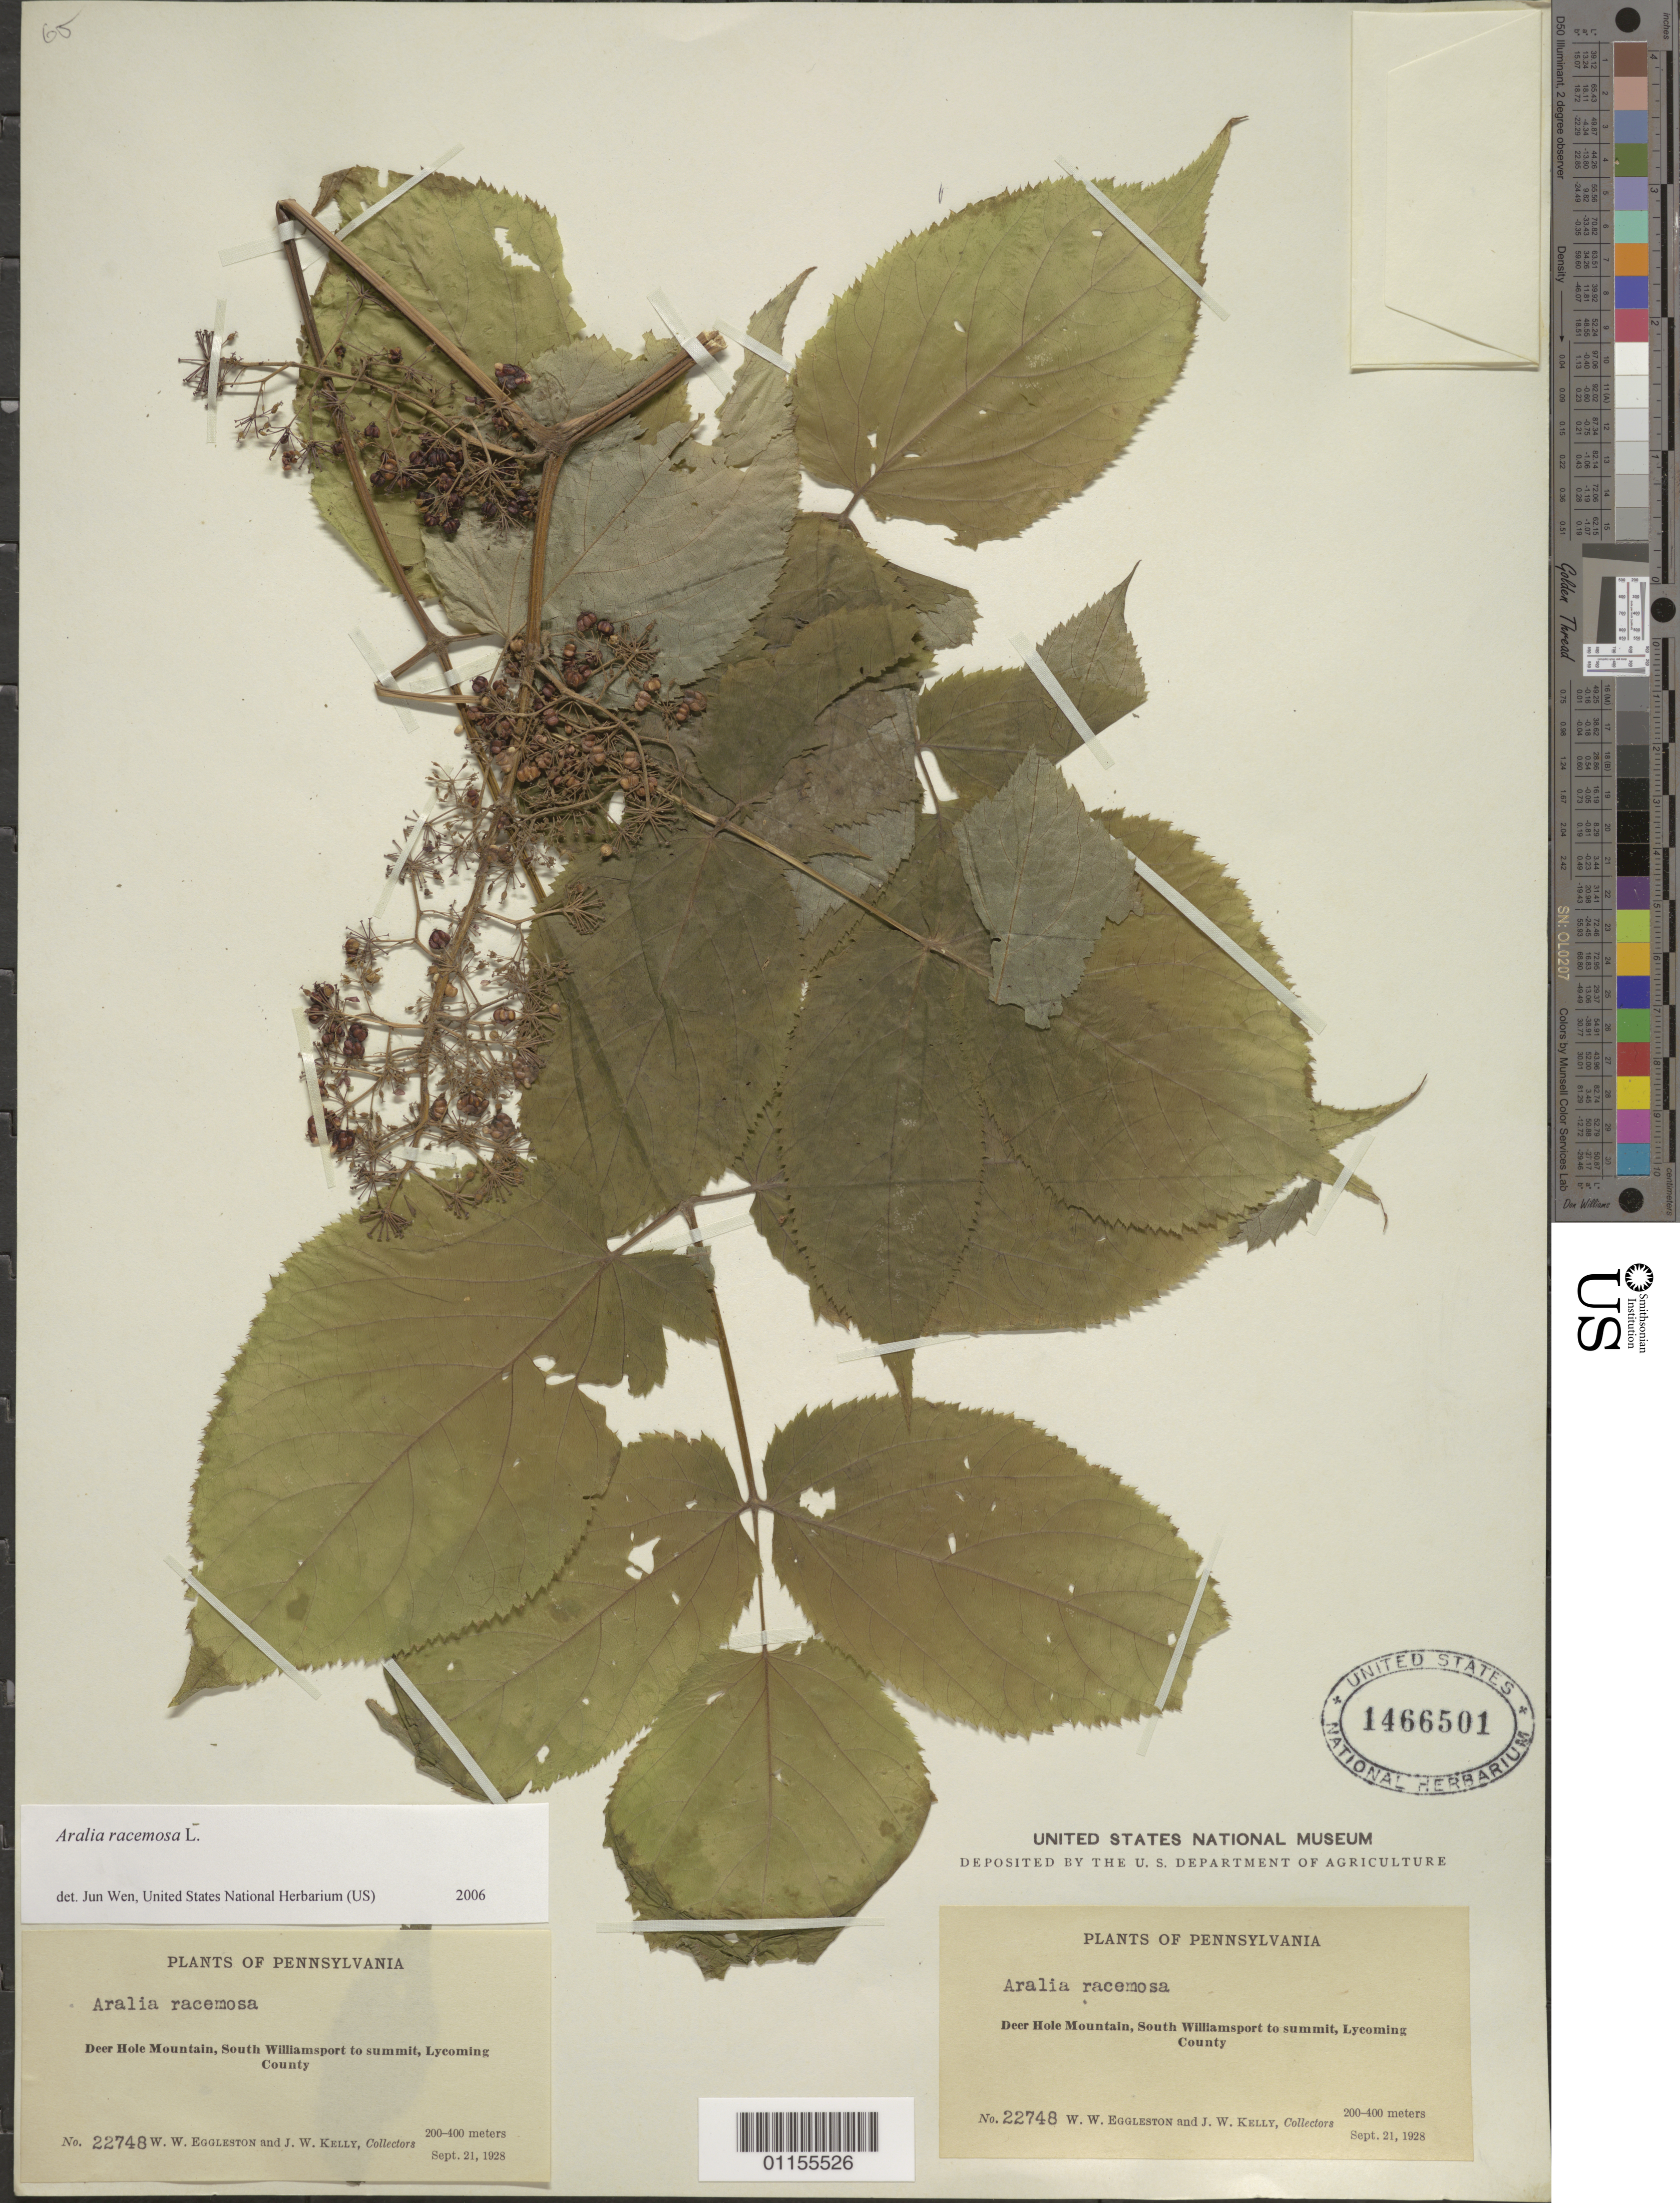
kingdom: Plantae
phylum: Tracheophyta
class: Magnoliopsida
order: Apiales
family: Araliaceae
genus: Aralia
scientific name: Aralia racemosa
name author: L.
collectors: W. W. Eggleston & J. Kelly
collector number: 22748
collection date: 1928-09-21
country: United States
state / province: Pennsylvania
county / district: Lycoming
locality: Deer Hole Mt, S Williamsport to summit.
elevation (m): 200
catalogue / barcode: US 1466501